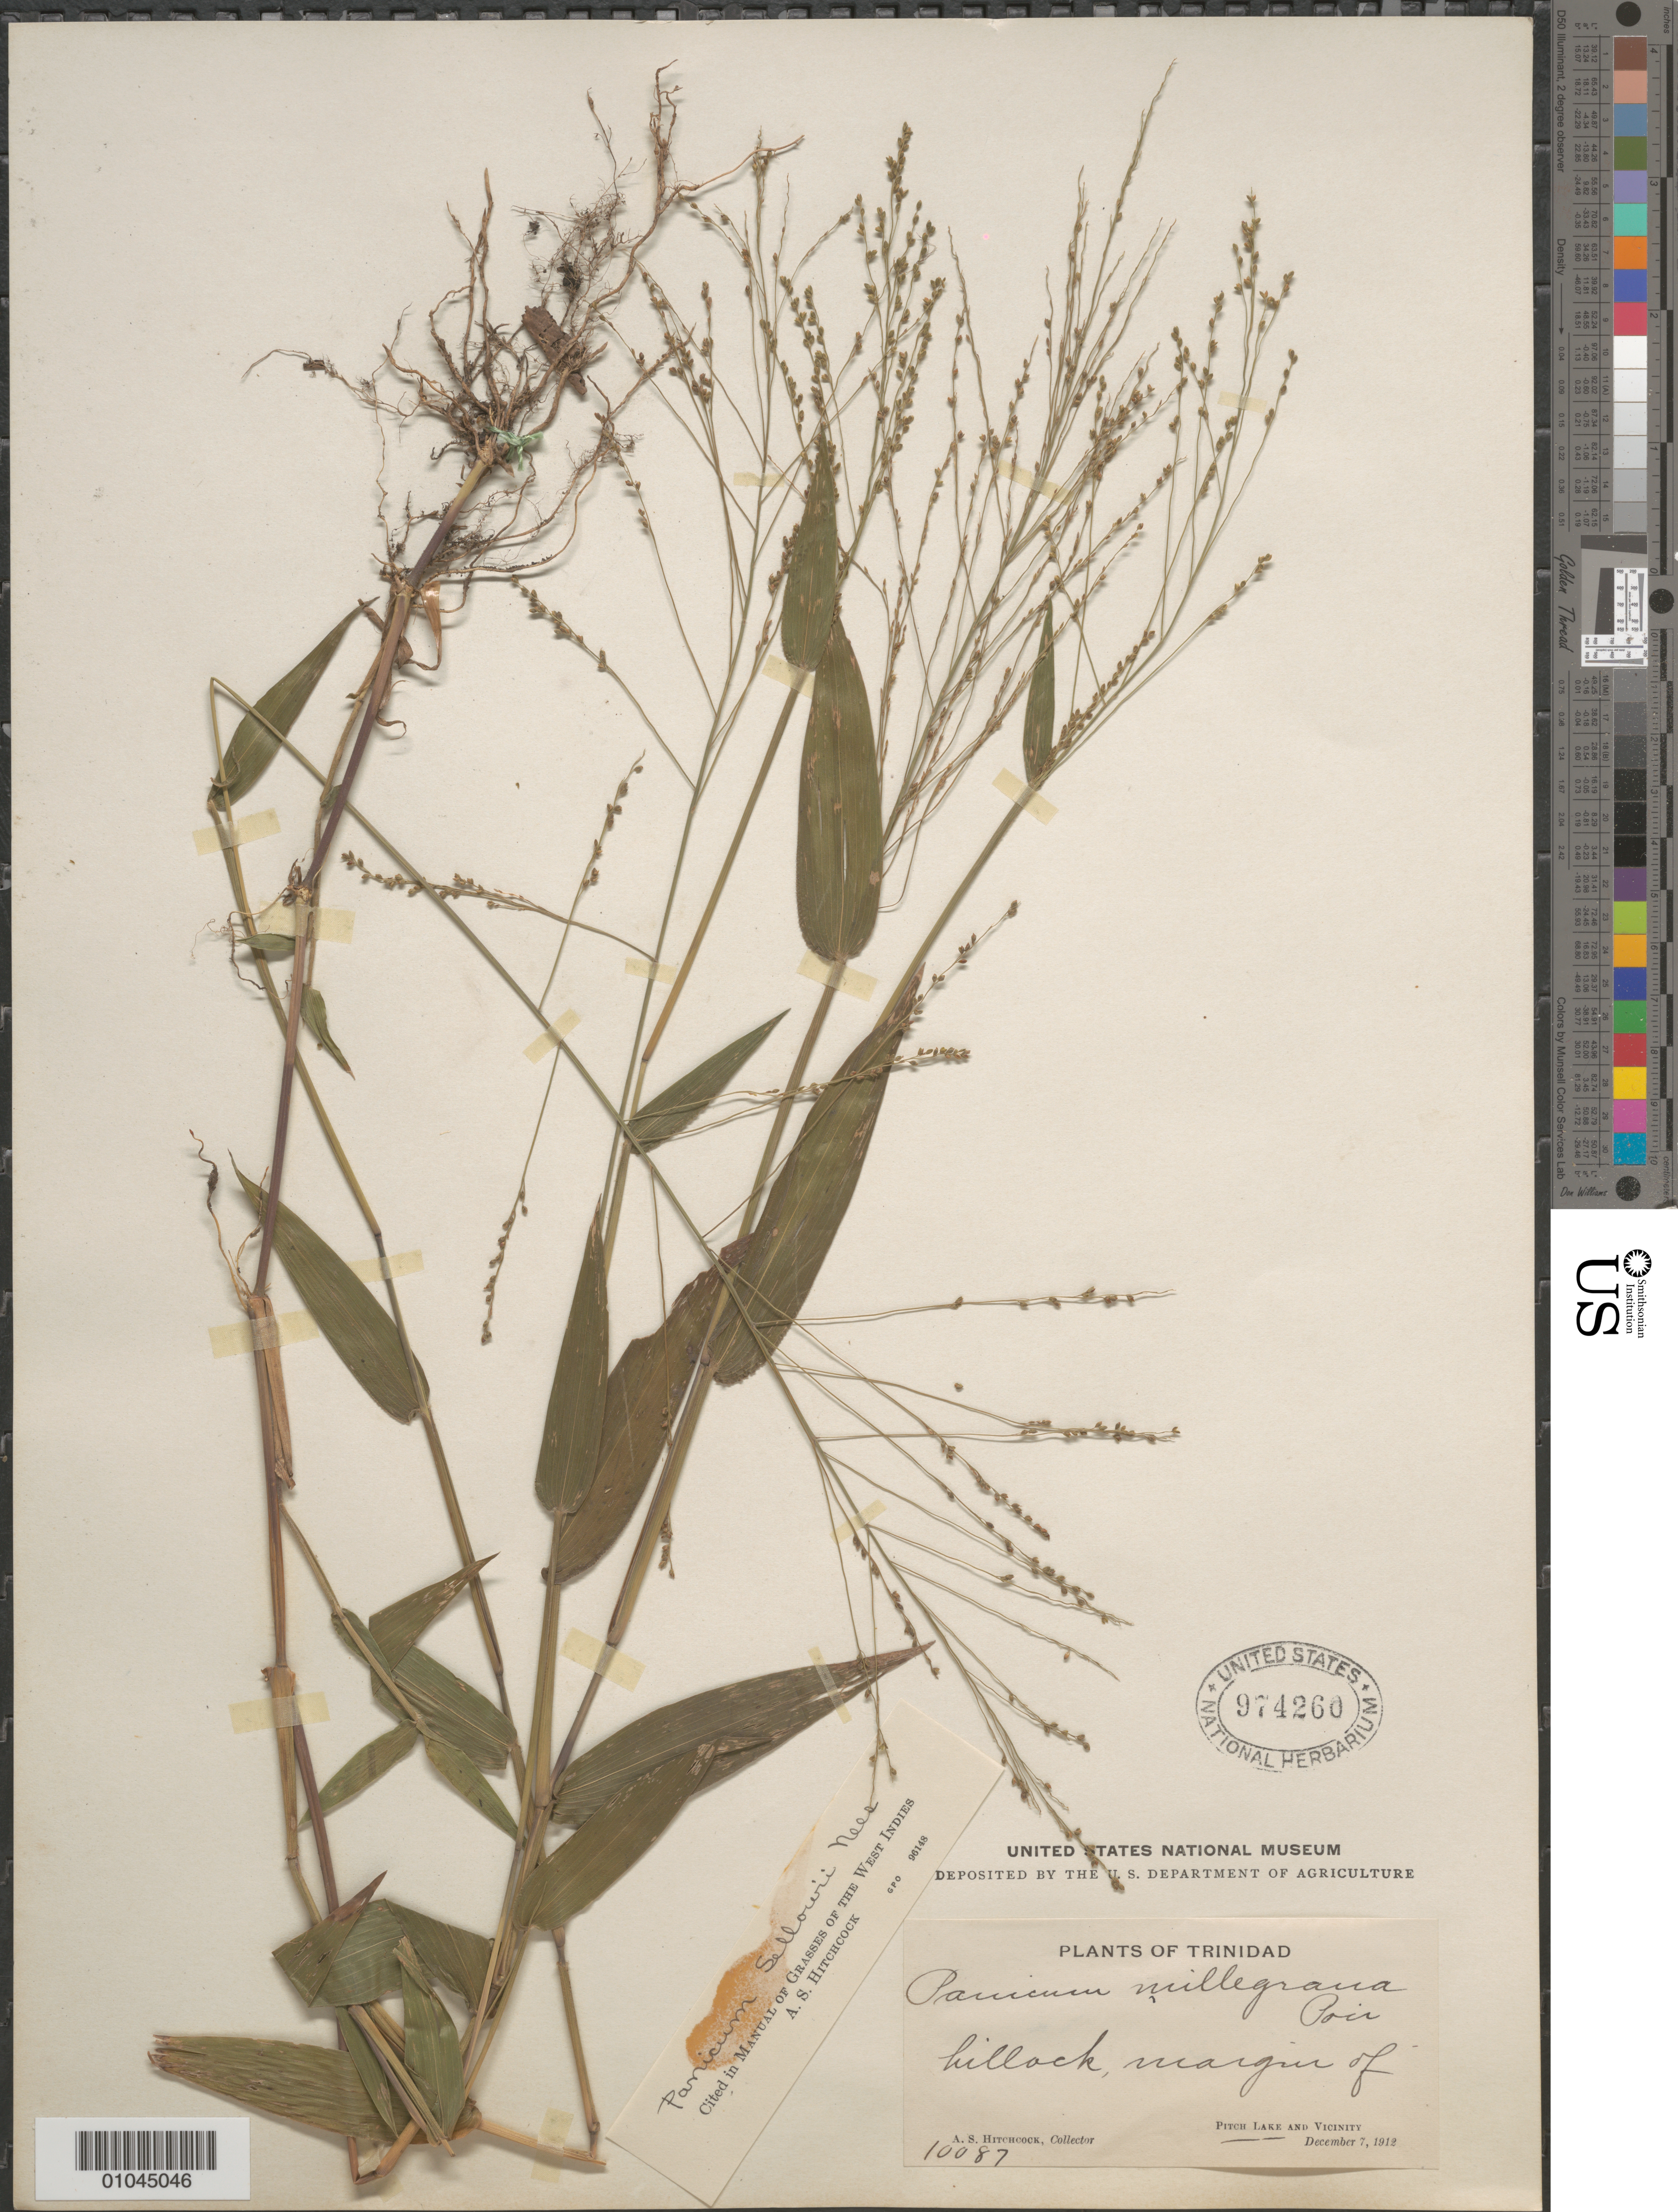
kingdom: Plantae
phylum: Tracheophyta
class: Liliopsida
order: Poales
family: Poaceae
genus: Panicum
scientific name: Panicum sellowii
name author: Nees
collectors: A. S. Hitchcock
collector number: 10087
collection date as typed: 07 Dec 1912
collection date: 1912-12-07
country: Trinidad and Tobago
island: Trinidad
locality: Margin of Pitch Lake and vicinity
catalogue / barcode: US 974260